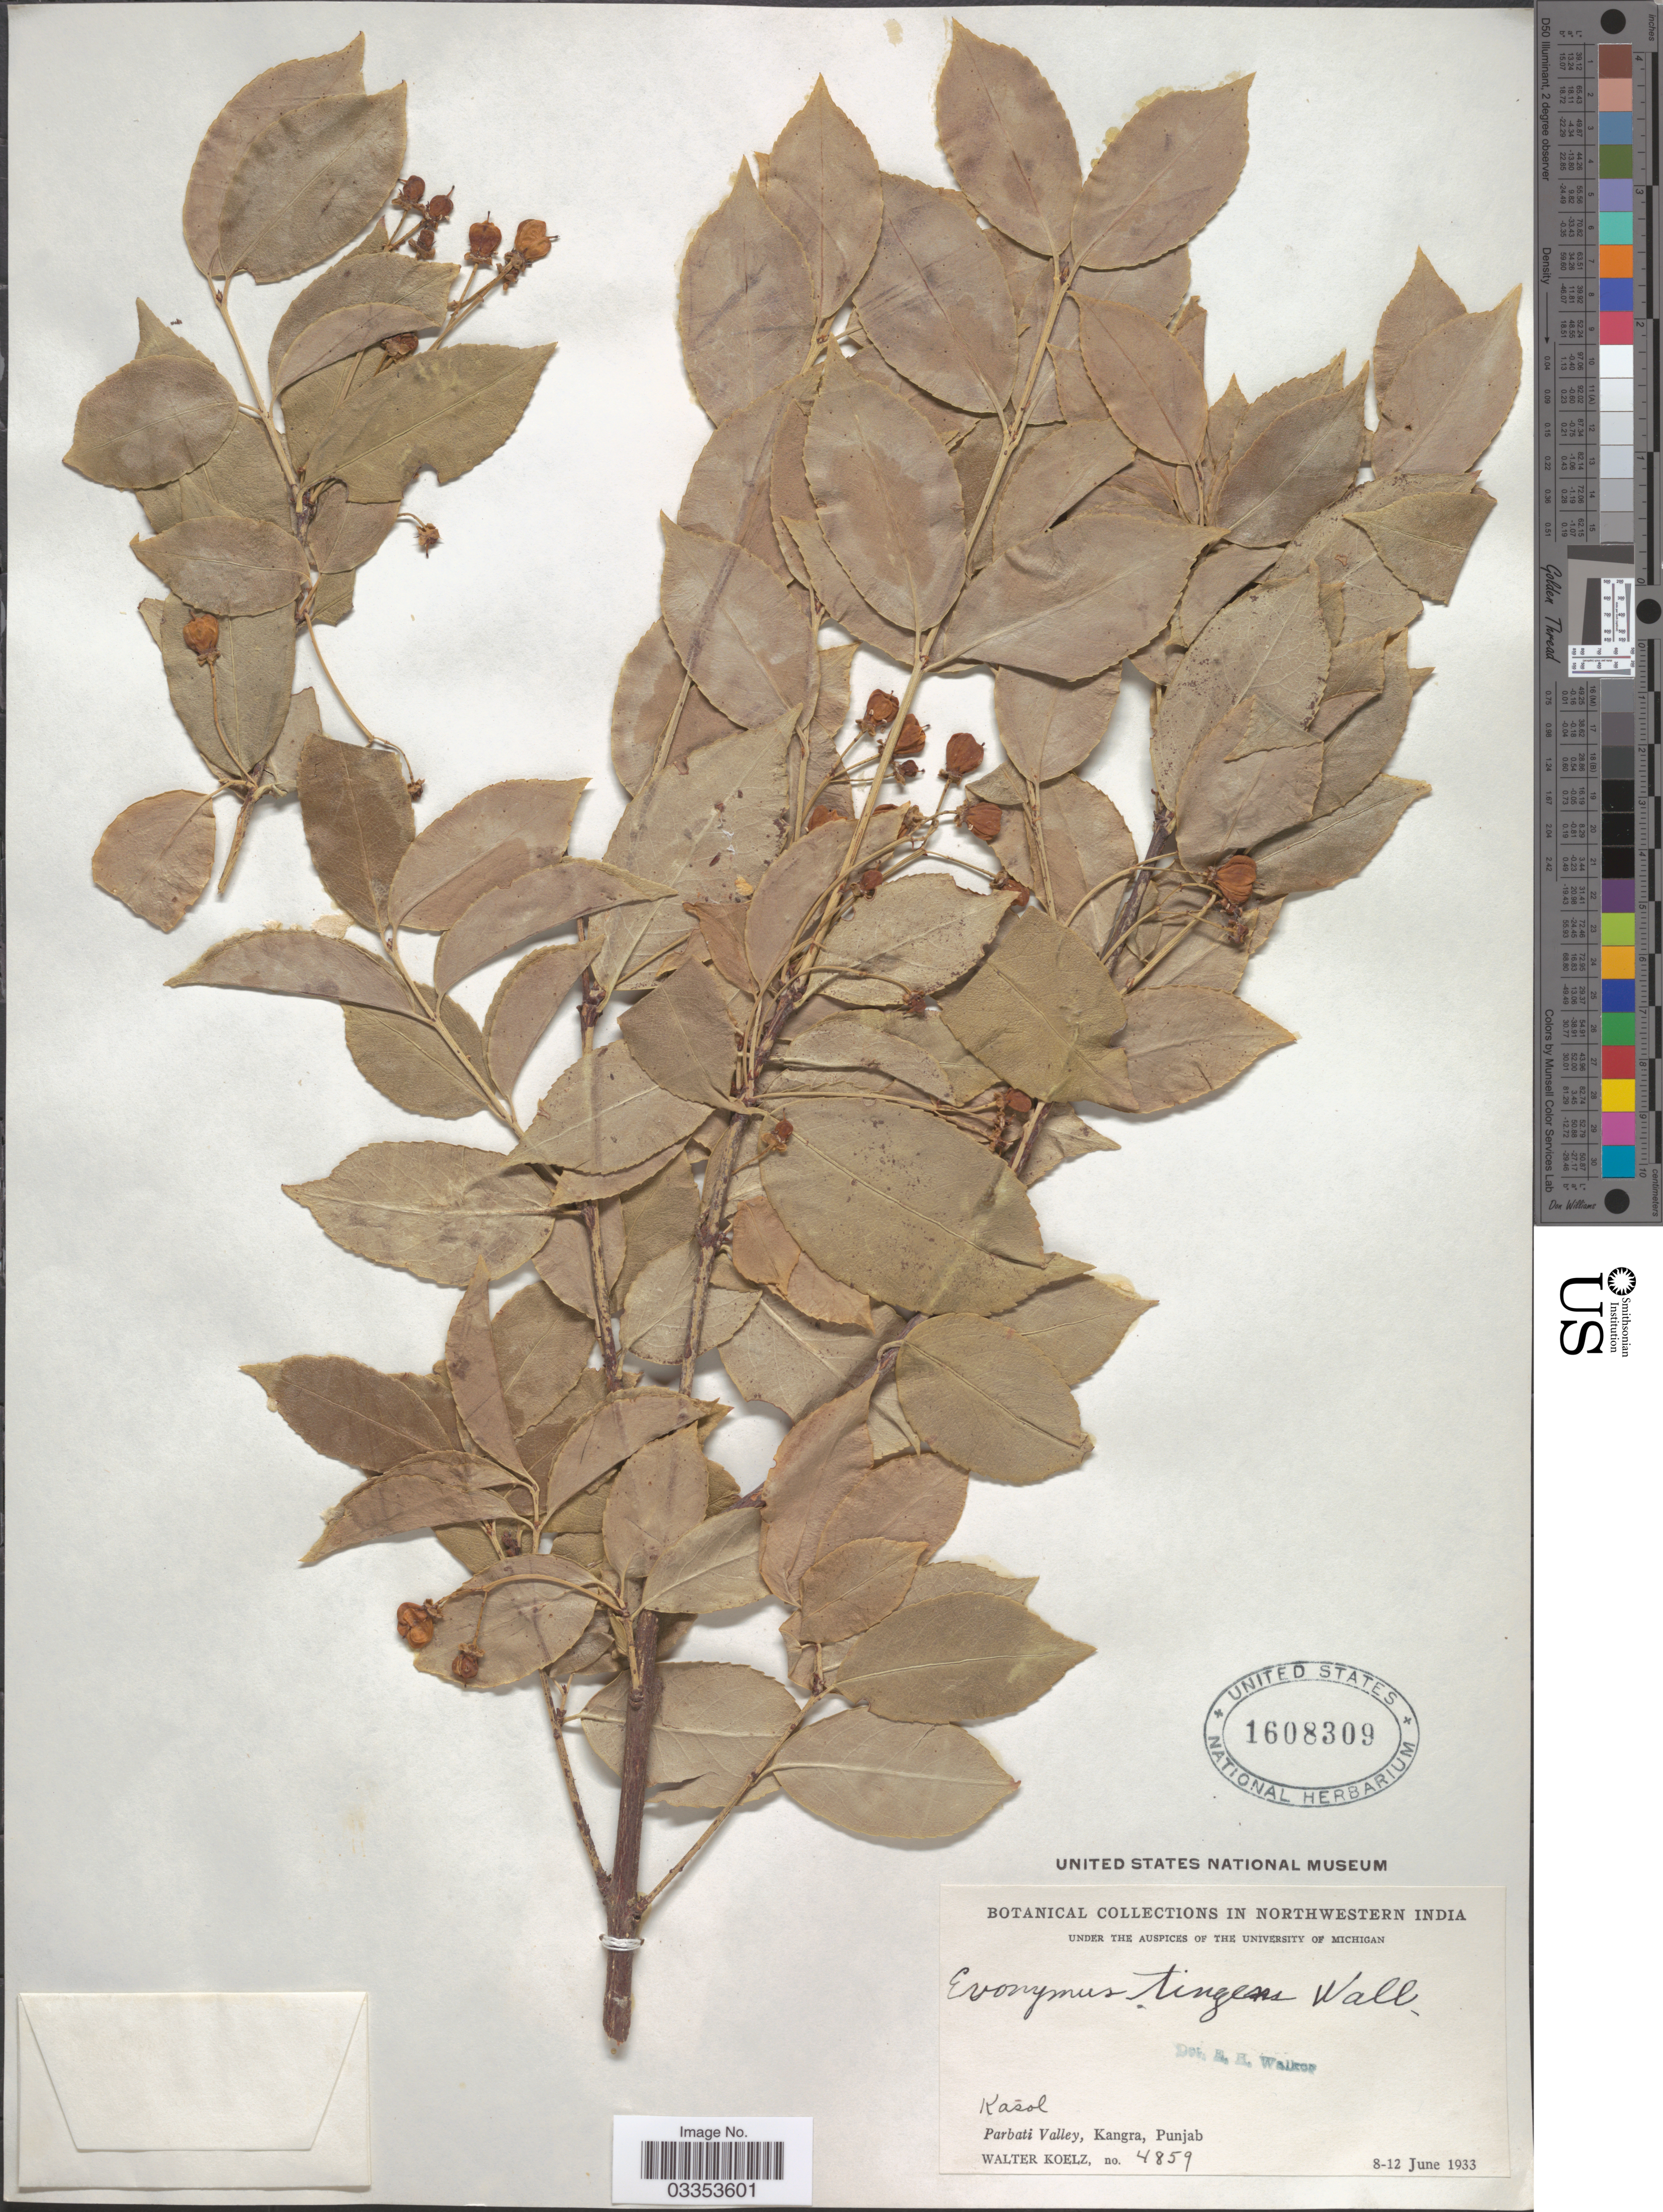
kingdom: Plantae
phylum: Tracheophyta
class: Magnoliopsida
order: Celastrales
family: Celastraceae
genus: Euonymus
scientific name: Euonymus tingens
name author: Wall.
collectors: W. N. Koelz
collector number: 4859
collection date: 1933-06-08/1933-06-12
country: India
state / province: Punjab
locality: Northwestern India. Kasol. Parbati Valley, Kangra.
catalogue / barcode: US 1608309